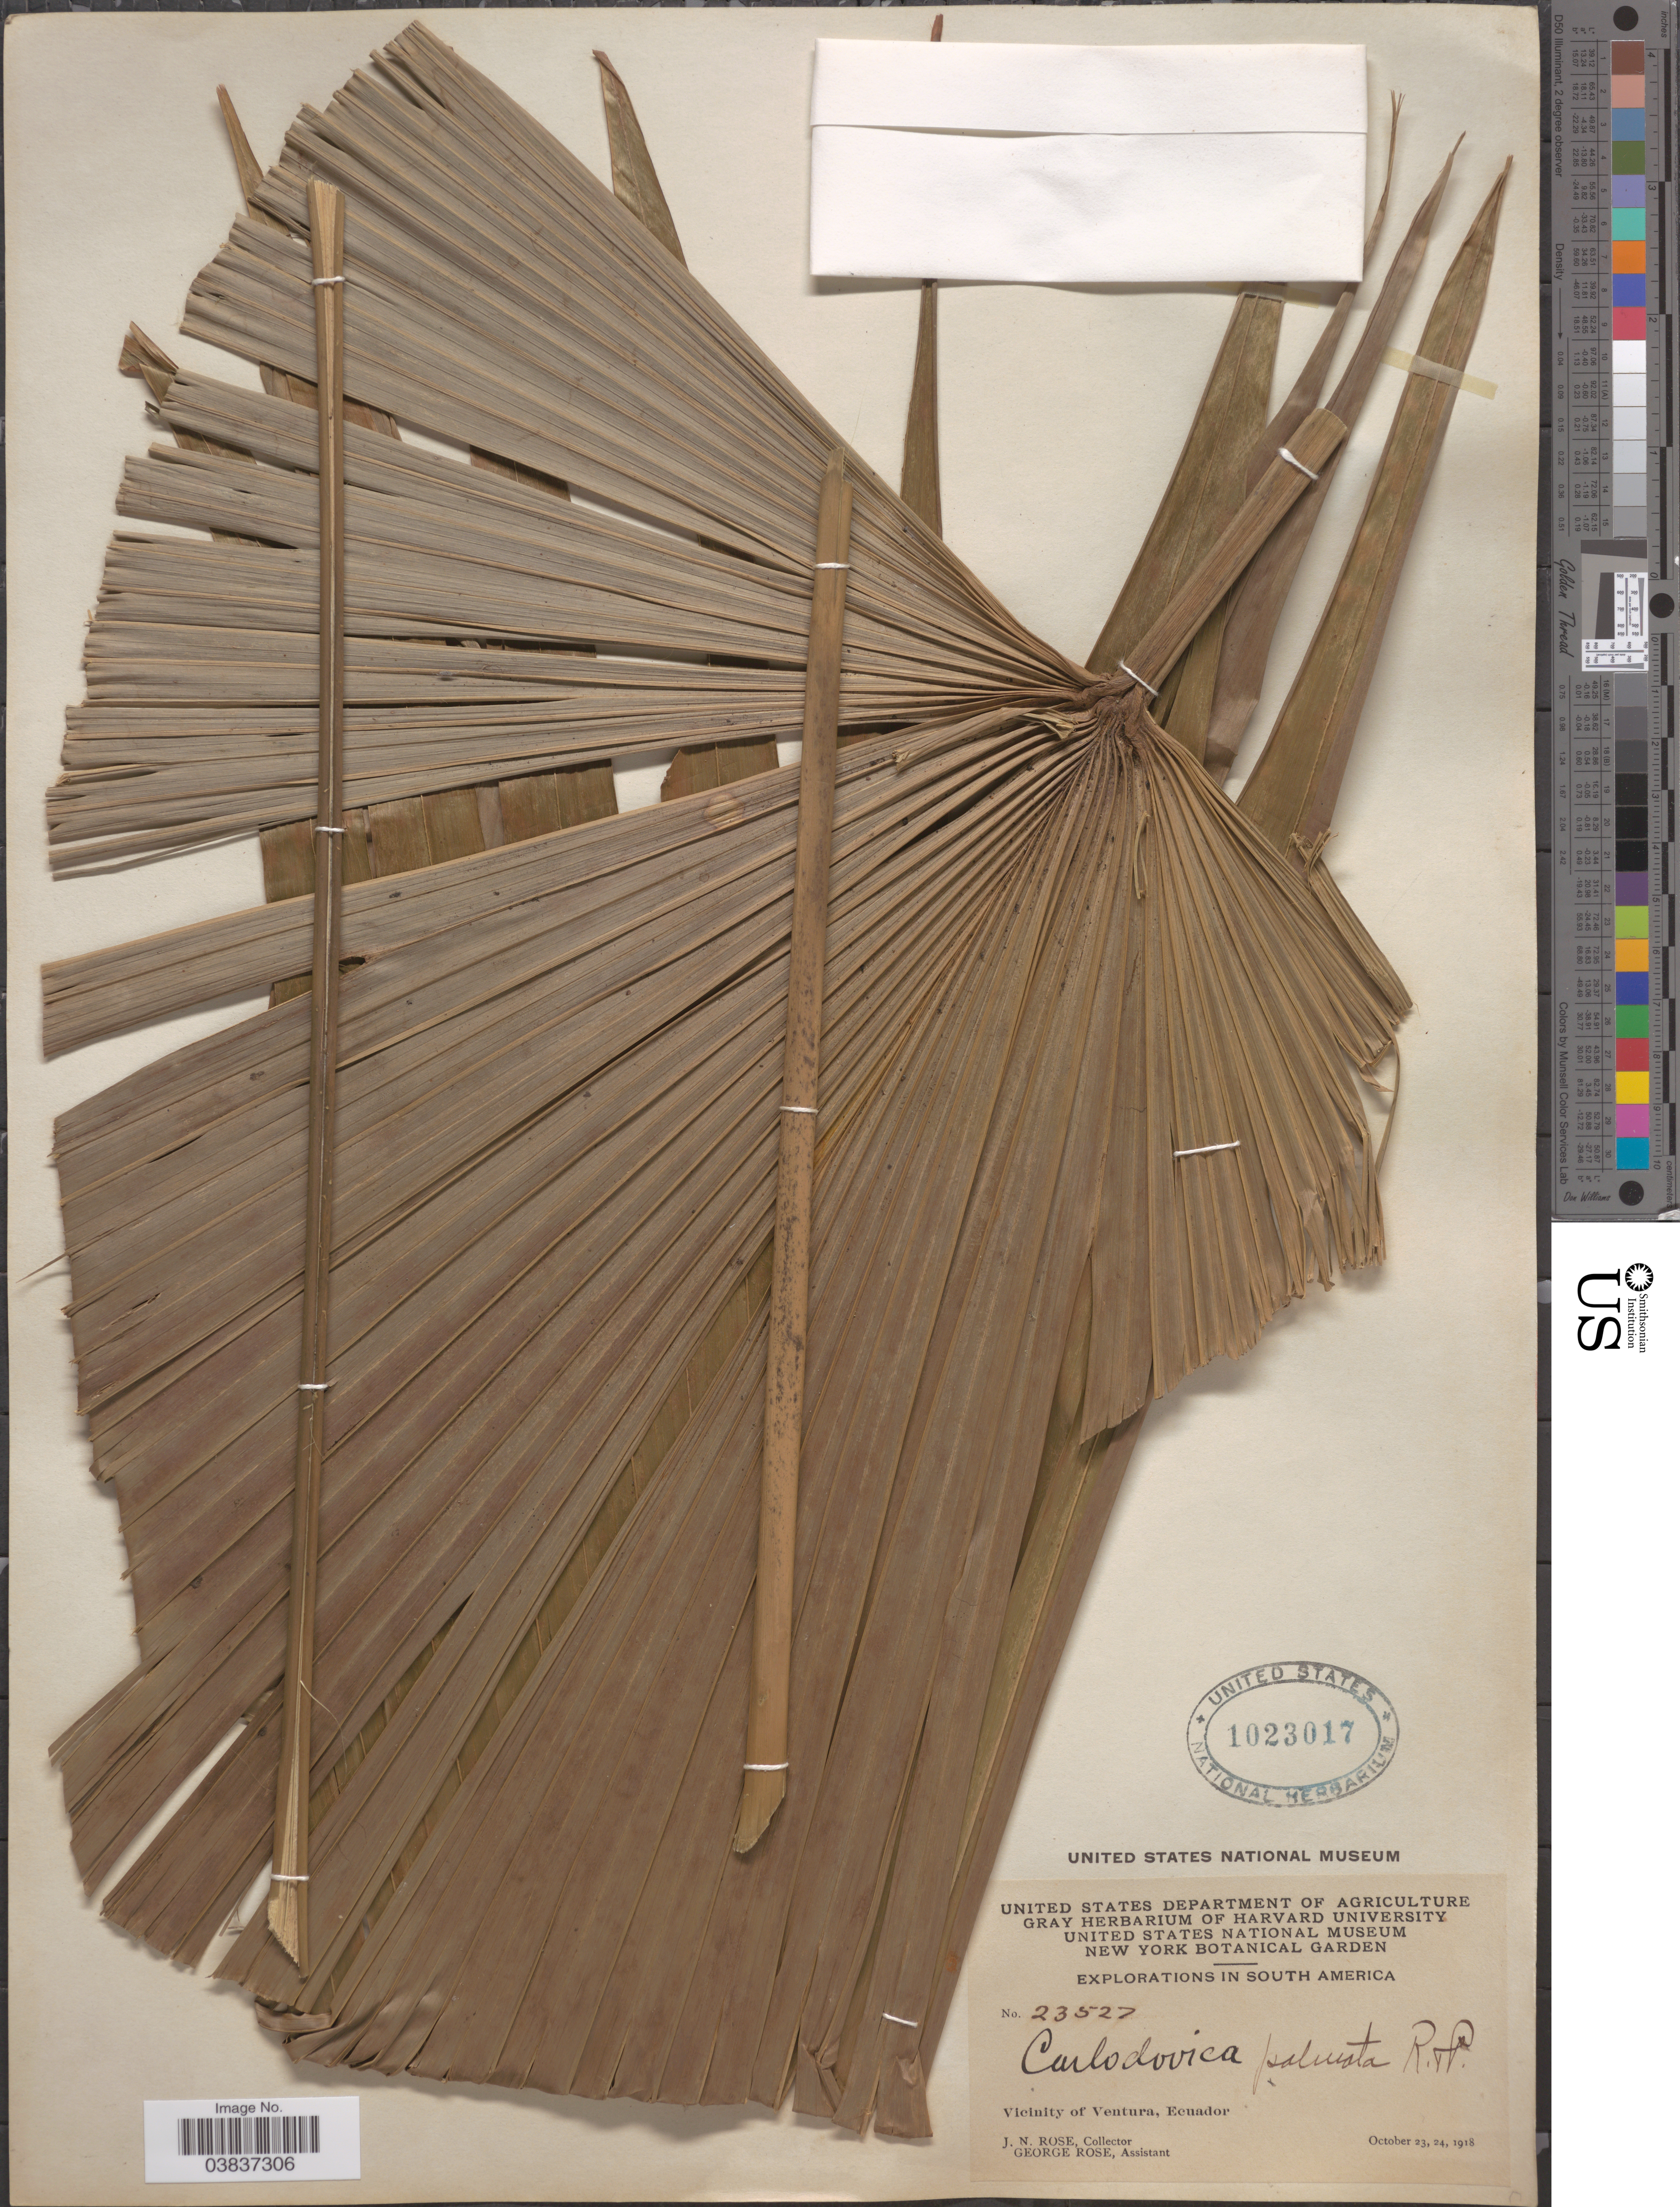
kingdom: Plantae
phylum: Tracheophyta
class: Liliopsida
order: Pandanales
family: Cyclanthaceae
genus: Carludovica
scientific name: Carludovica palmata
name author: Ruiz & Pav.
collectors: J. N. Rose & G. Rose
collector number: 23527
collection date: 1918-10-23/1918-10-24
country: Ecuador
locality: Vicinity of Ventura.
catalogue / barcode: US 1023017